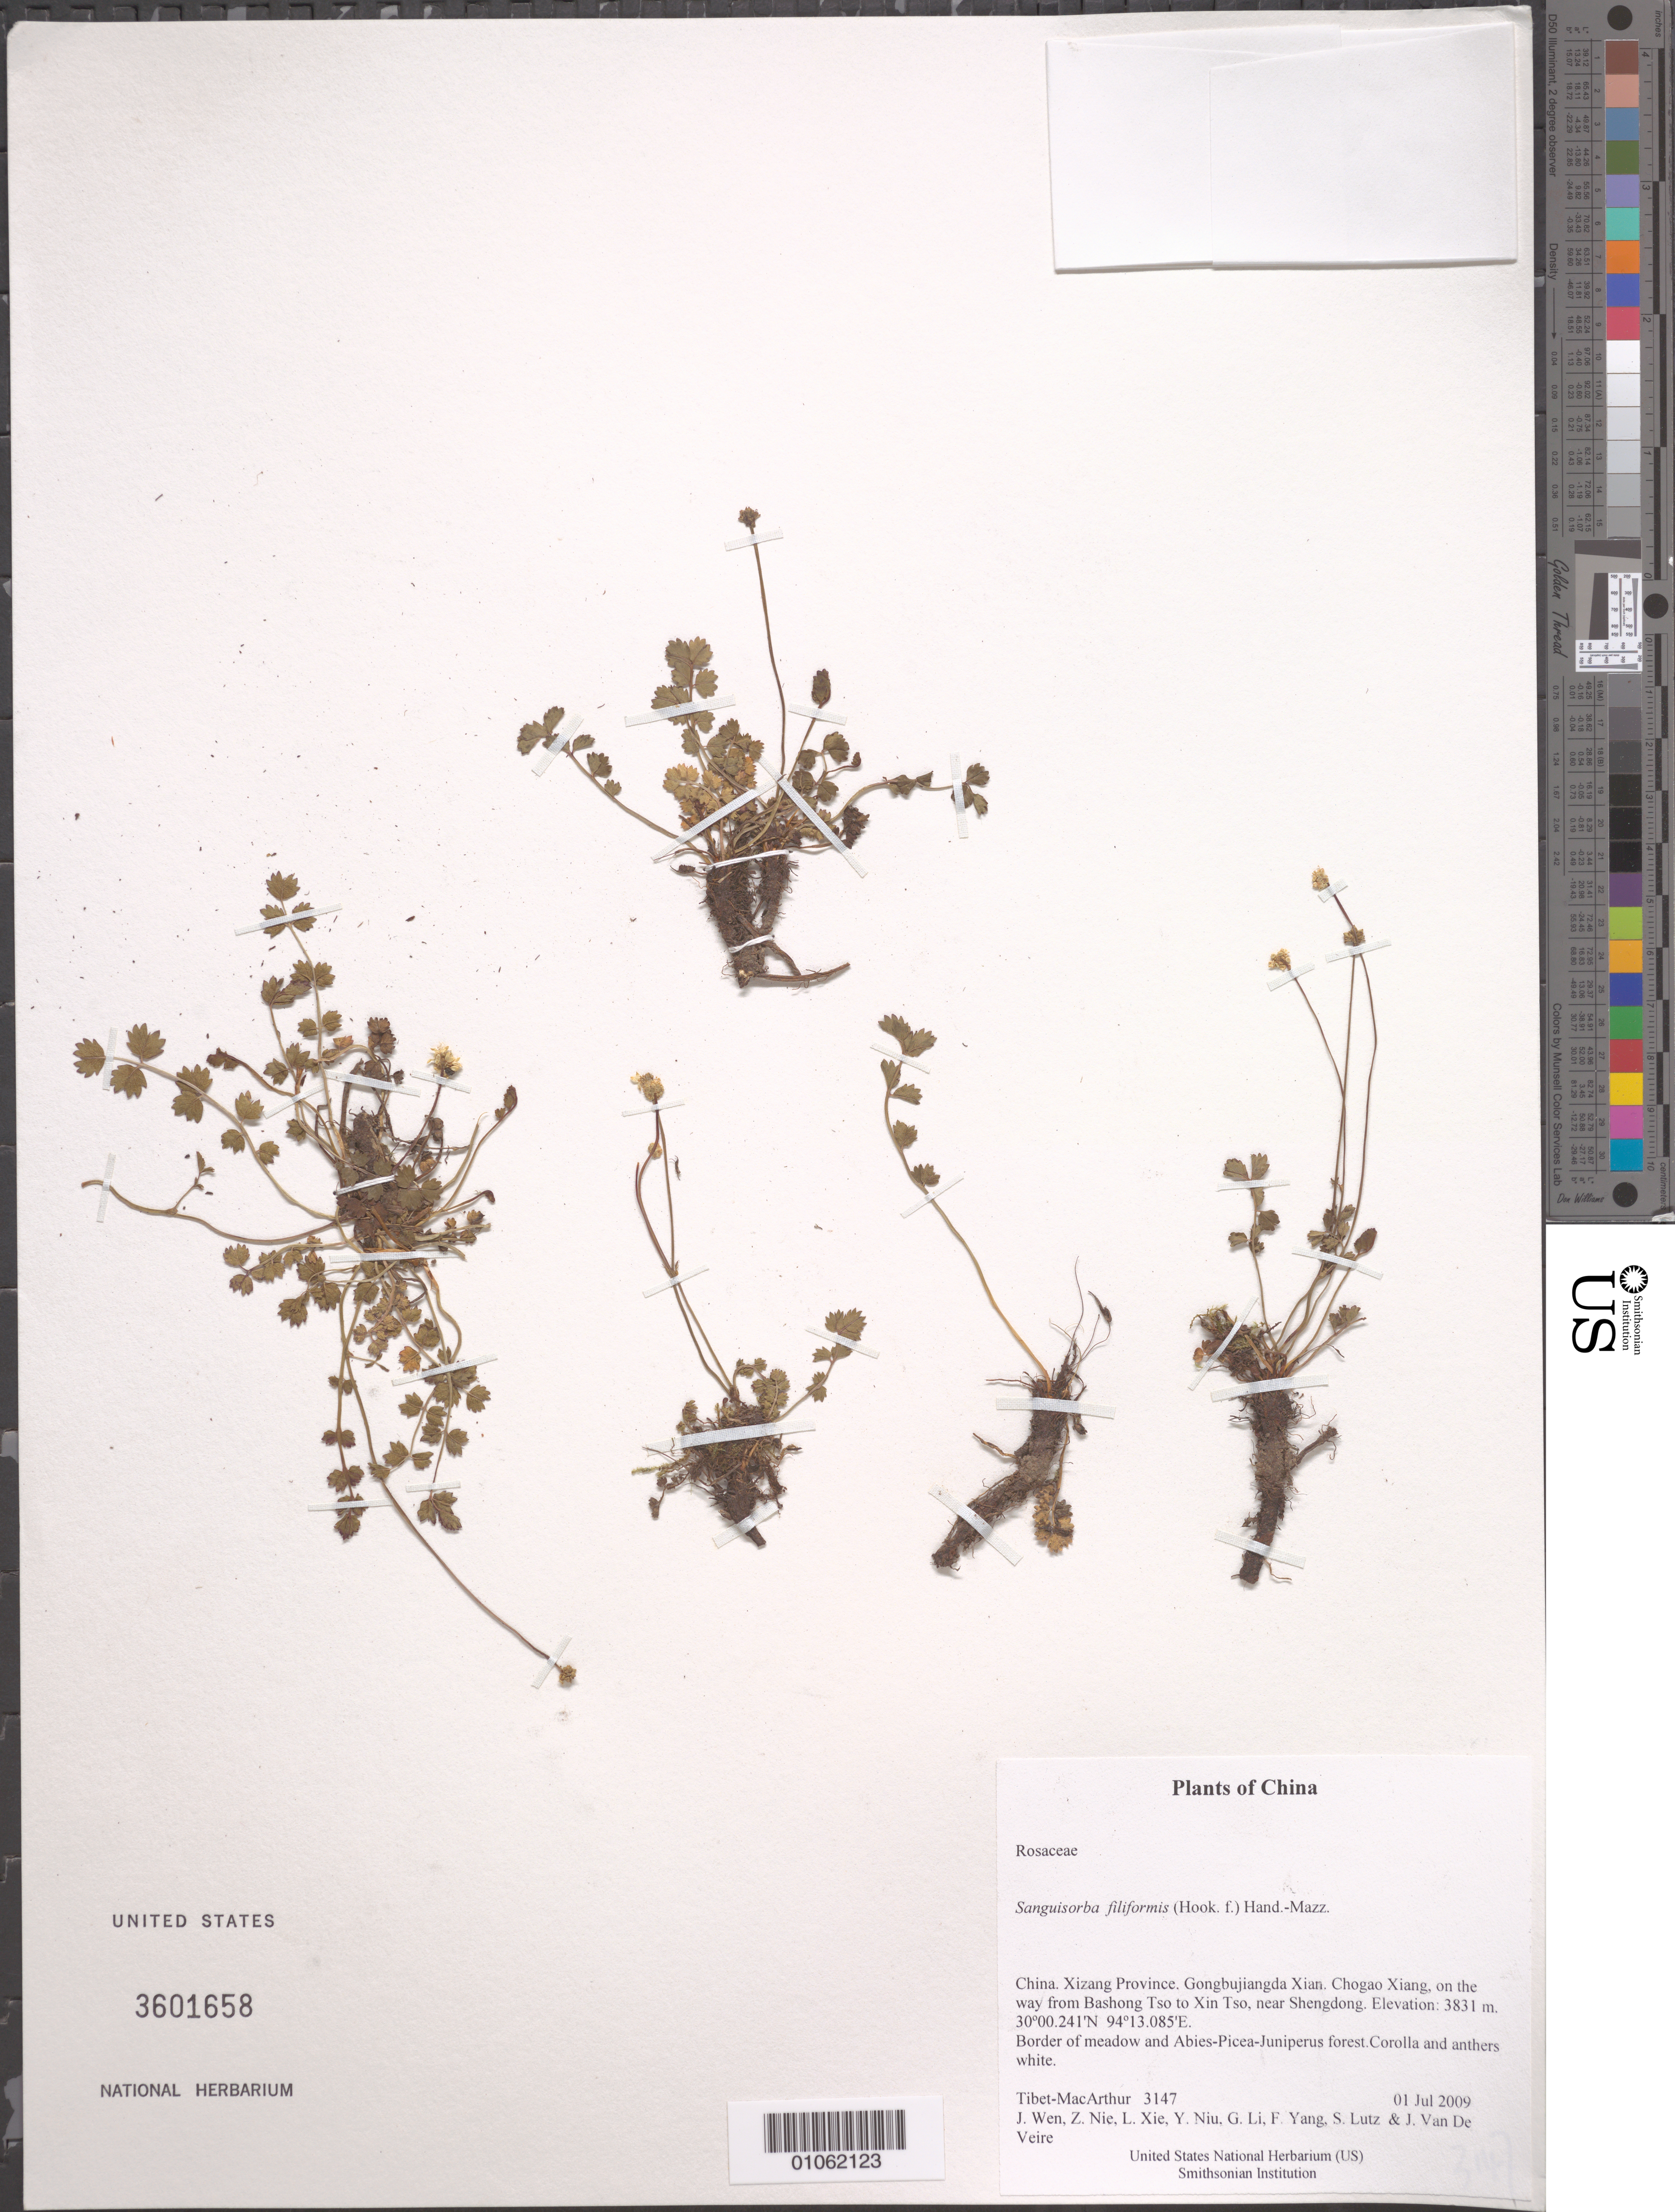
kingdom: Plantae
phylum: Tracheophyta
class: Magnoliopsida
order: Rosales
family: Rosaceae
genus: Sanguisorba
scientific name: Sanguisorba filiformis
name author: (Hook. f.) Hand.-Mazz.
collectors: Tibet-MacArthur, J. Wen, Z. Nie, L. Xie, Y. Niu, G. Li, F. Yang, S. Lutz & J. Van De Veire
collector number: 3147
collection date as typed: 01 Jul 2009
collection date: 2009-07-01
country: China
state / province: Xizang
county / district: Gongbujiangda Xian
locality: Chogao Xiang, on the way from Bashong Tso to Xin Tso, near Shengdong.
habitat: Border of meadow and Abies-Picea-Juniperus forest.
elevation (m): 3831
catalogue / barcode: US 3601658